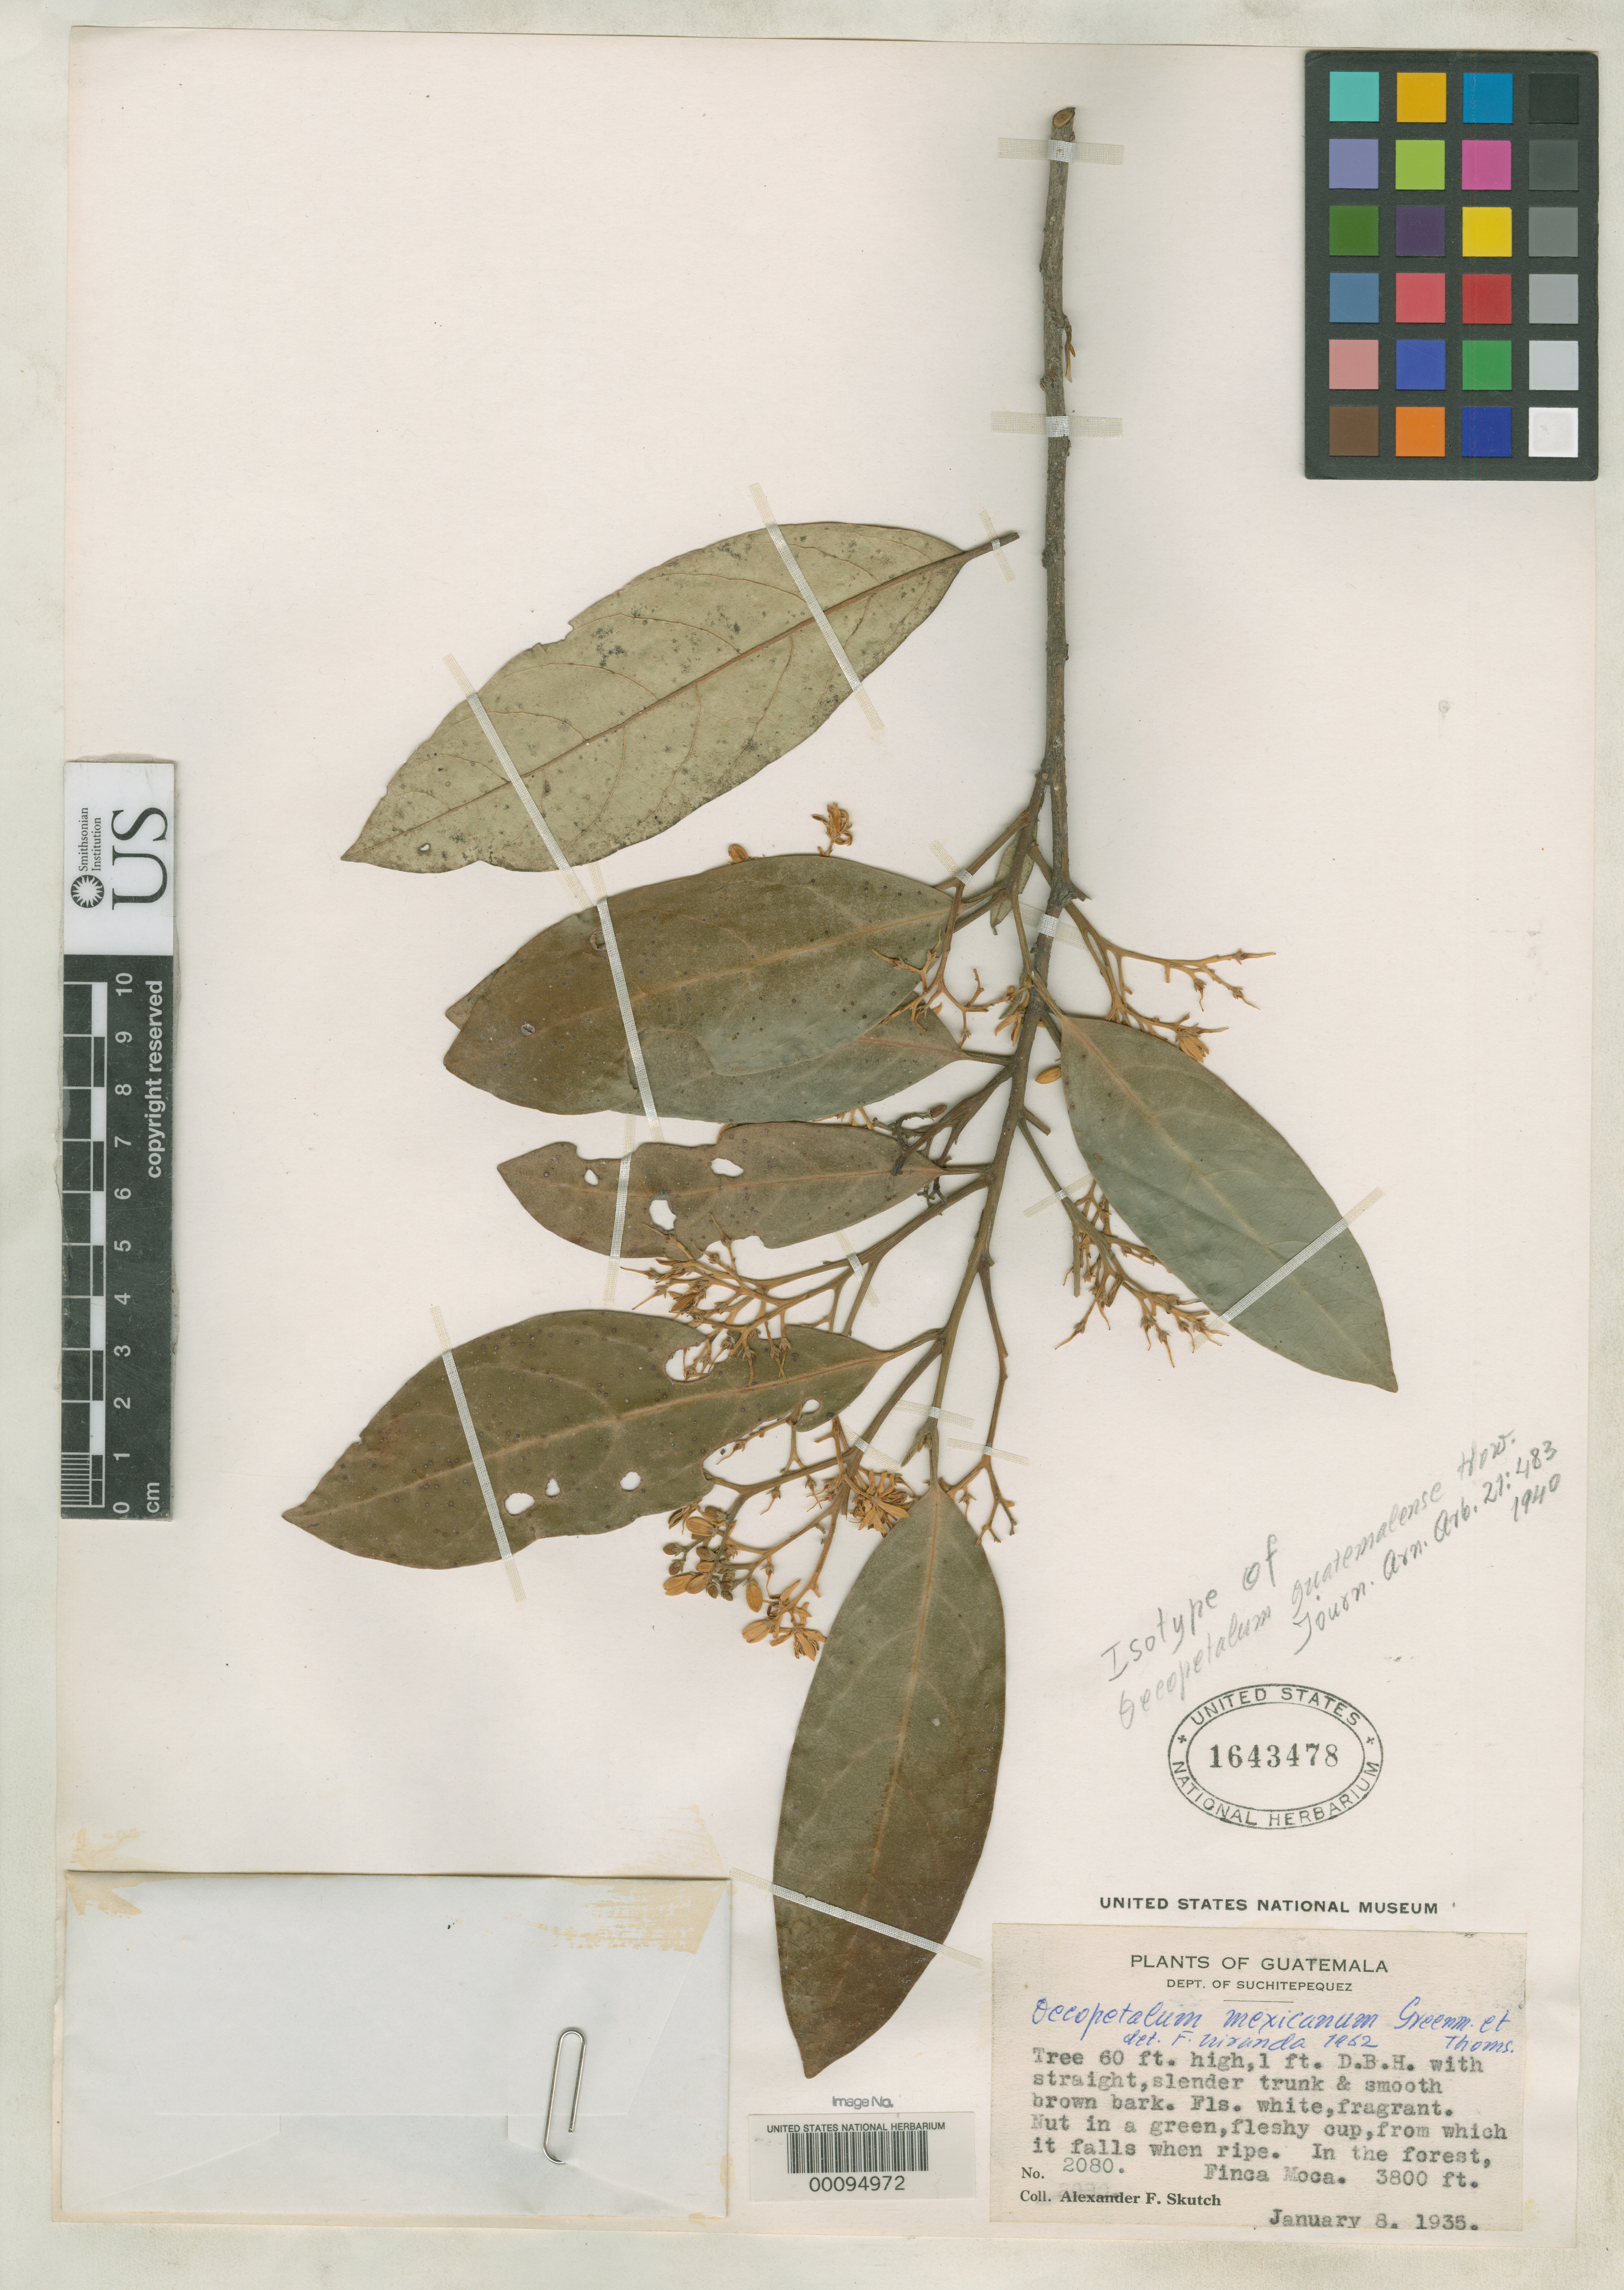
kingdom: Plantae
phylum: Tracheophyta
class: Magnoliopsida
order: Metteniusales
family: Metteniusaceae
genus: Oecopetalum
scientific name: Oecopetalum guatemalense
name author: R.A. Howard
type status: Isotype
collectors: A. F. Skutch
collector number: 2080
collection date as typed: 08 Jan 1935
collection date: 1935-01-08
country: Guatemala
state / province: Suchitepéquez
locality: Finca Moca.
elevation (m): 1140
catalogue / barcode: US 1643478